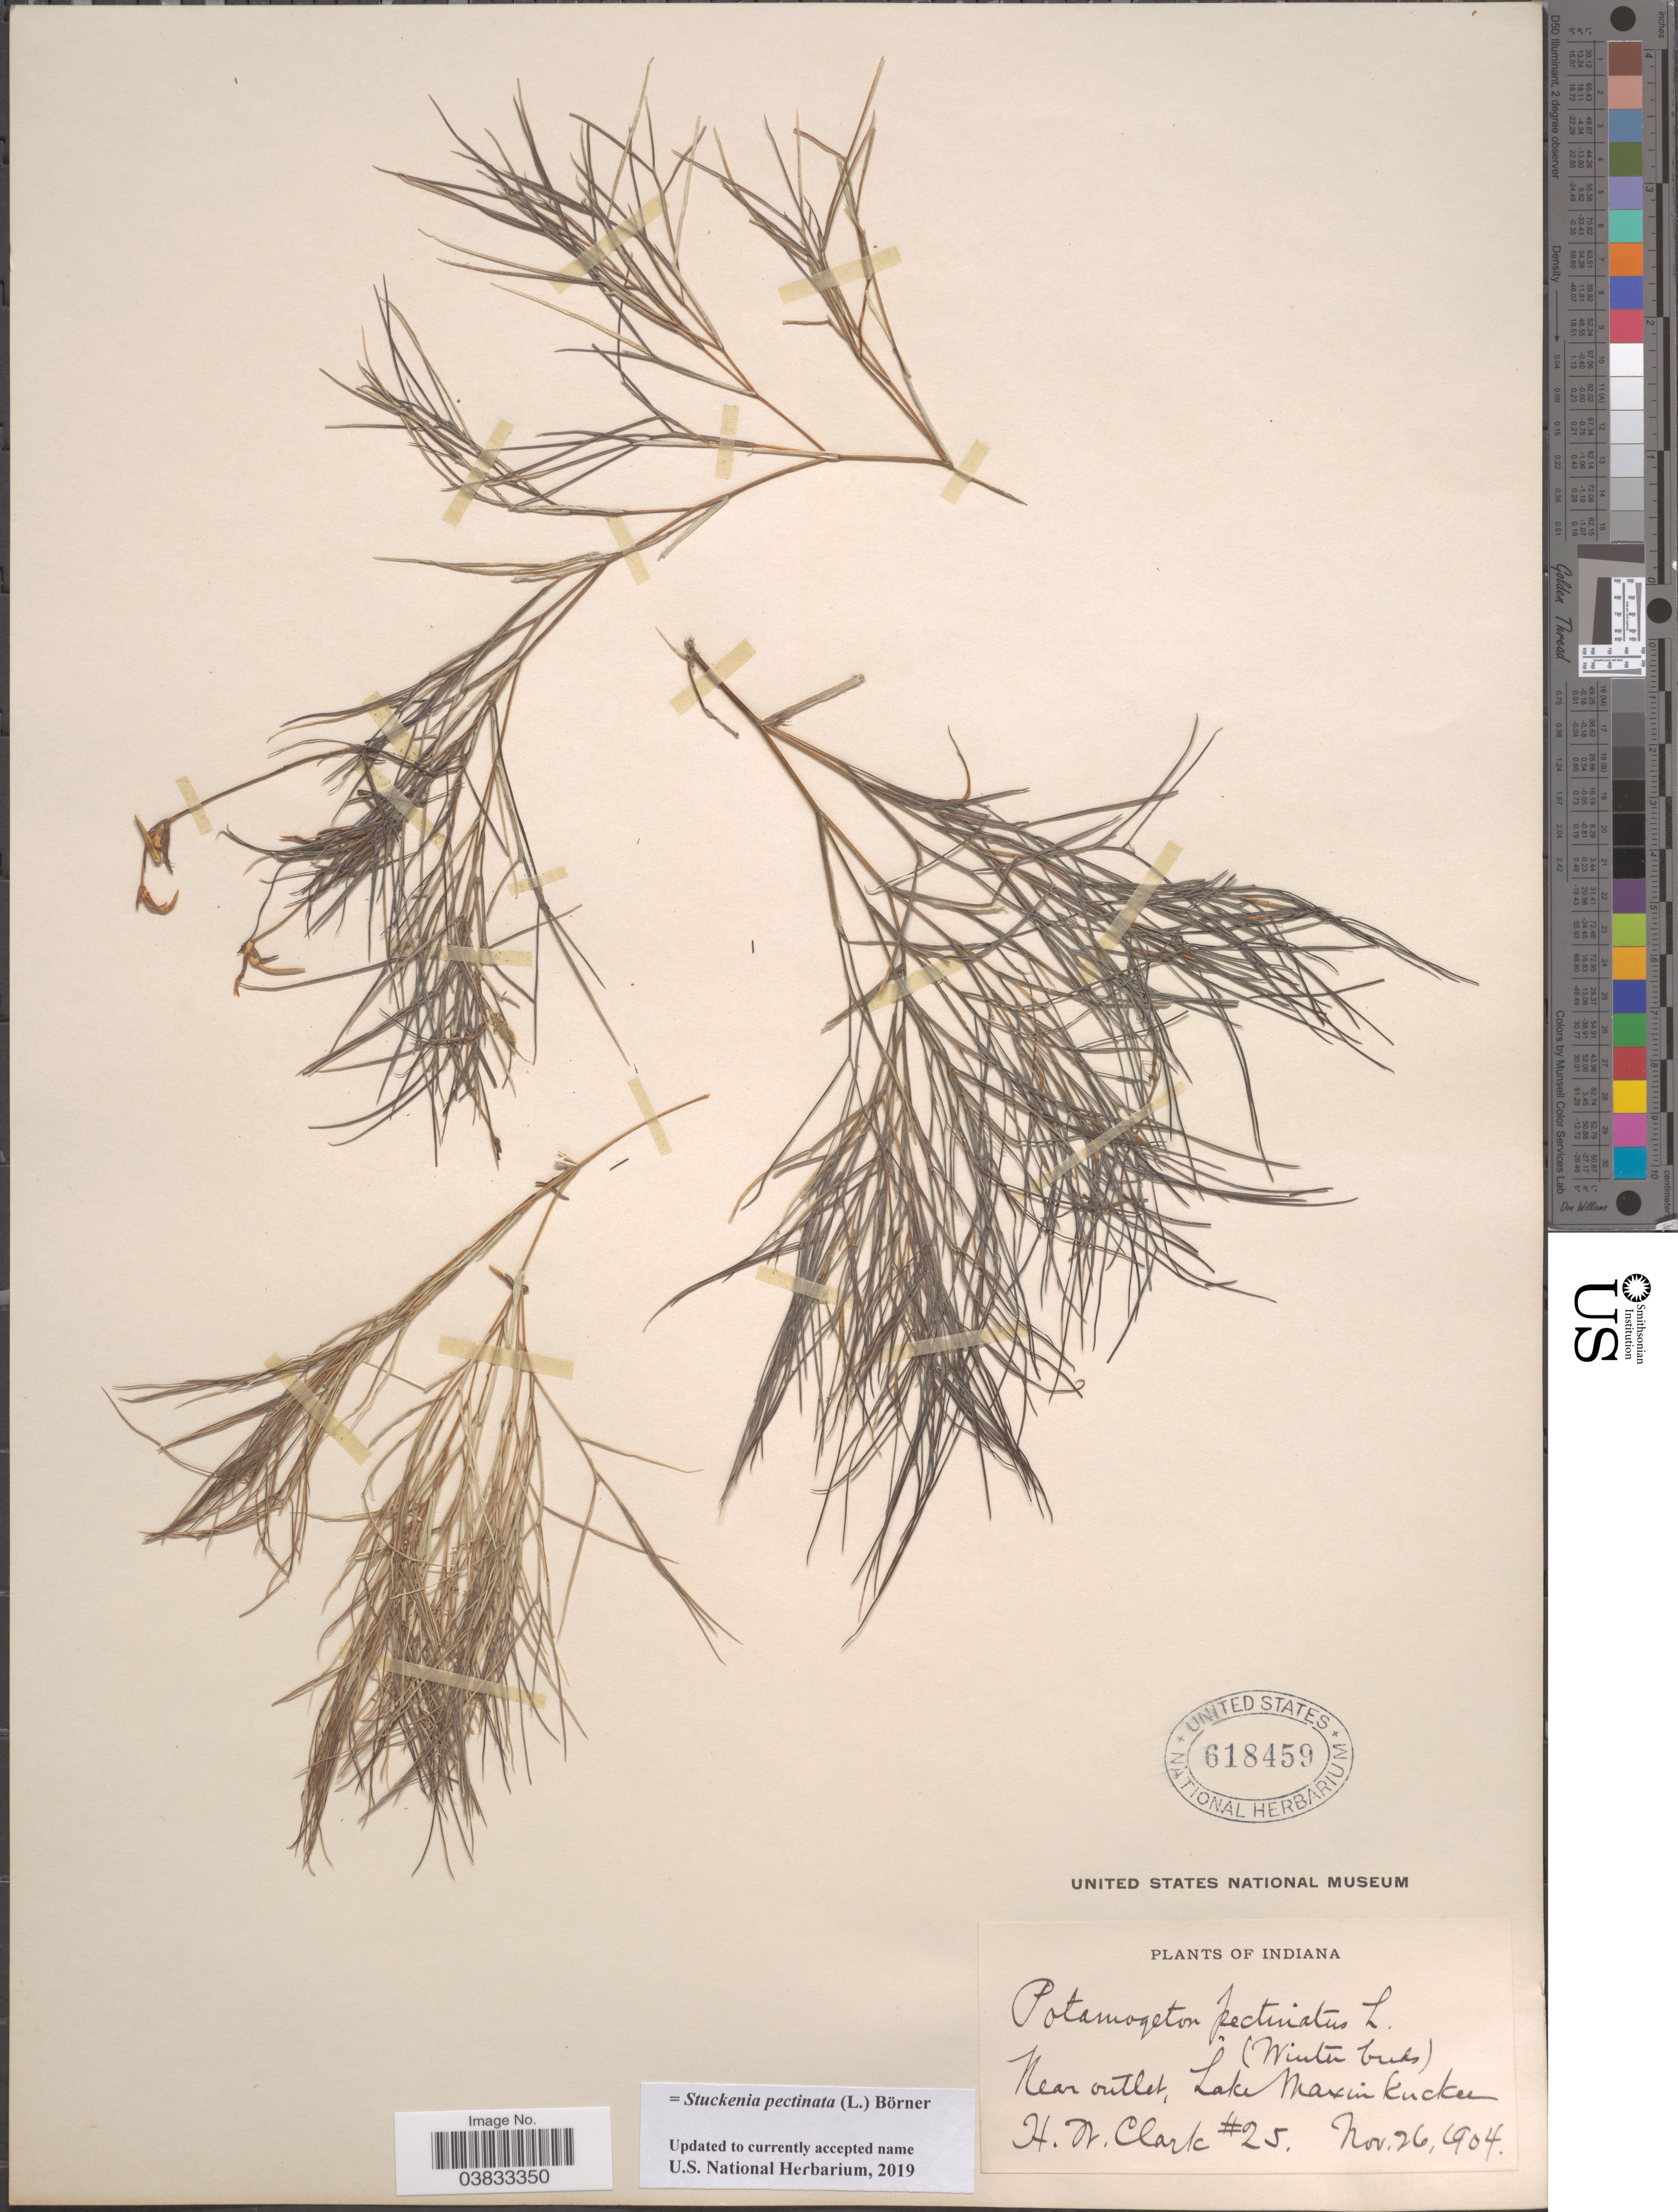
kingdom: Plantae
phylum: Tracheophyta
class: Liliopsida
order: Alismatales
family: Potamogetonaceae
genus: Stuckenia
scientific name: Stuckenia pectinata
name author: (L.) Börner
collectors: H. N. Clark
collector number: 25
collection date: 1904-11-26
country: United States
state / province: Indiana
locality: Near outlet, Lake Maxinkuckee.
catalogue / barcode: US 618459